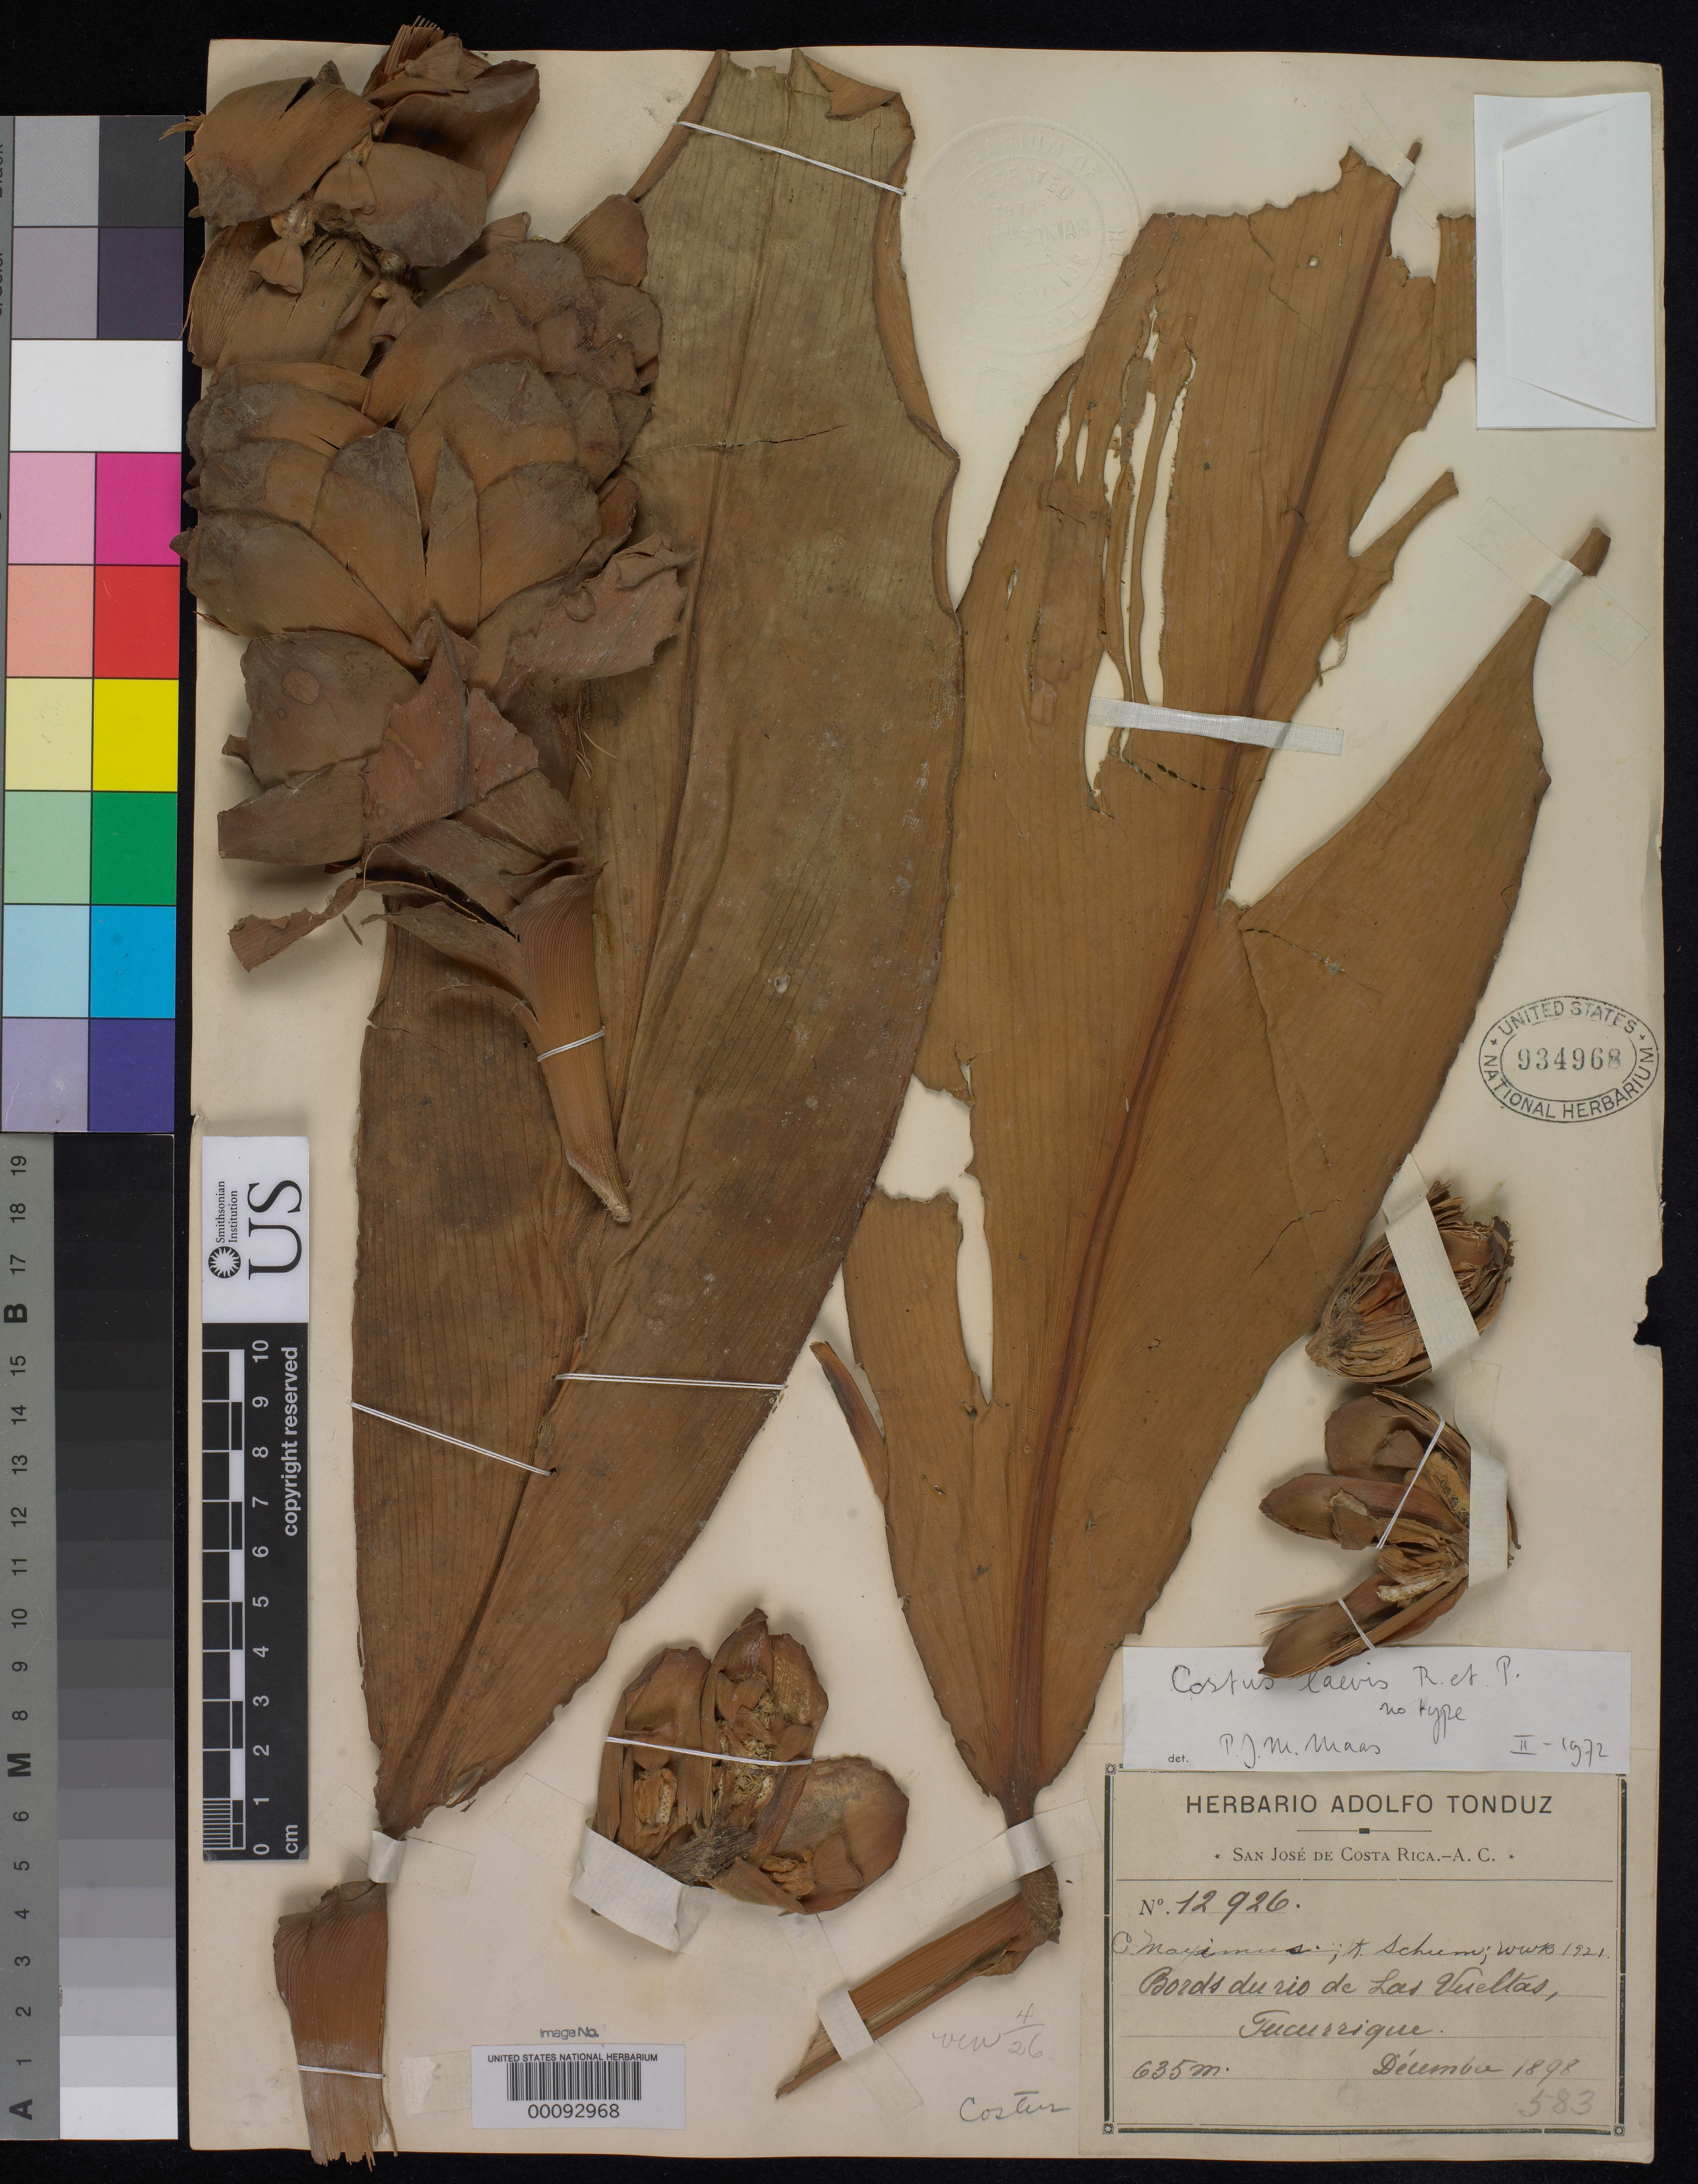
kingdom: Plantae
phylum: Tracheophyta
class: Liliopsida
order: Zingiberales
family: Costaceae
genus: Costus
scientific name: Costus maximus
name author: K. Schum. in Engl.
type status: Isotype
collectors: A. Tonduz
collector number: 12926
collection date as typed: Dec 1898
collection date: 1898-12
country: Costa Rica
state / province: San José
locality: Tucurrique.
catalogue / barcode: US 934968